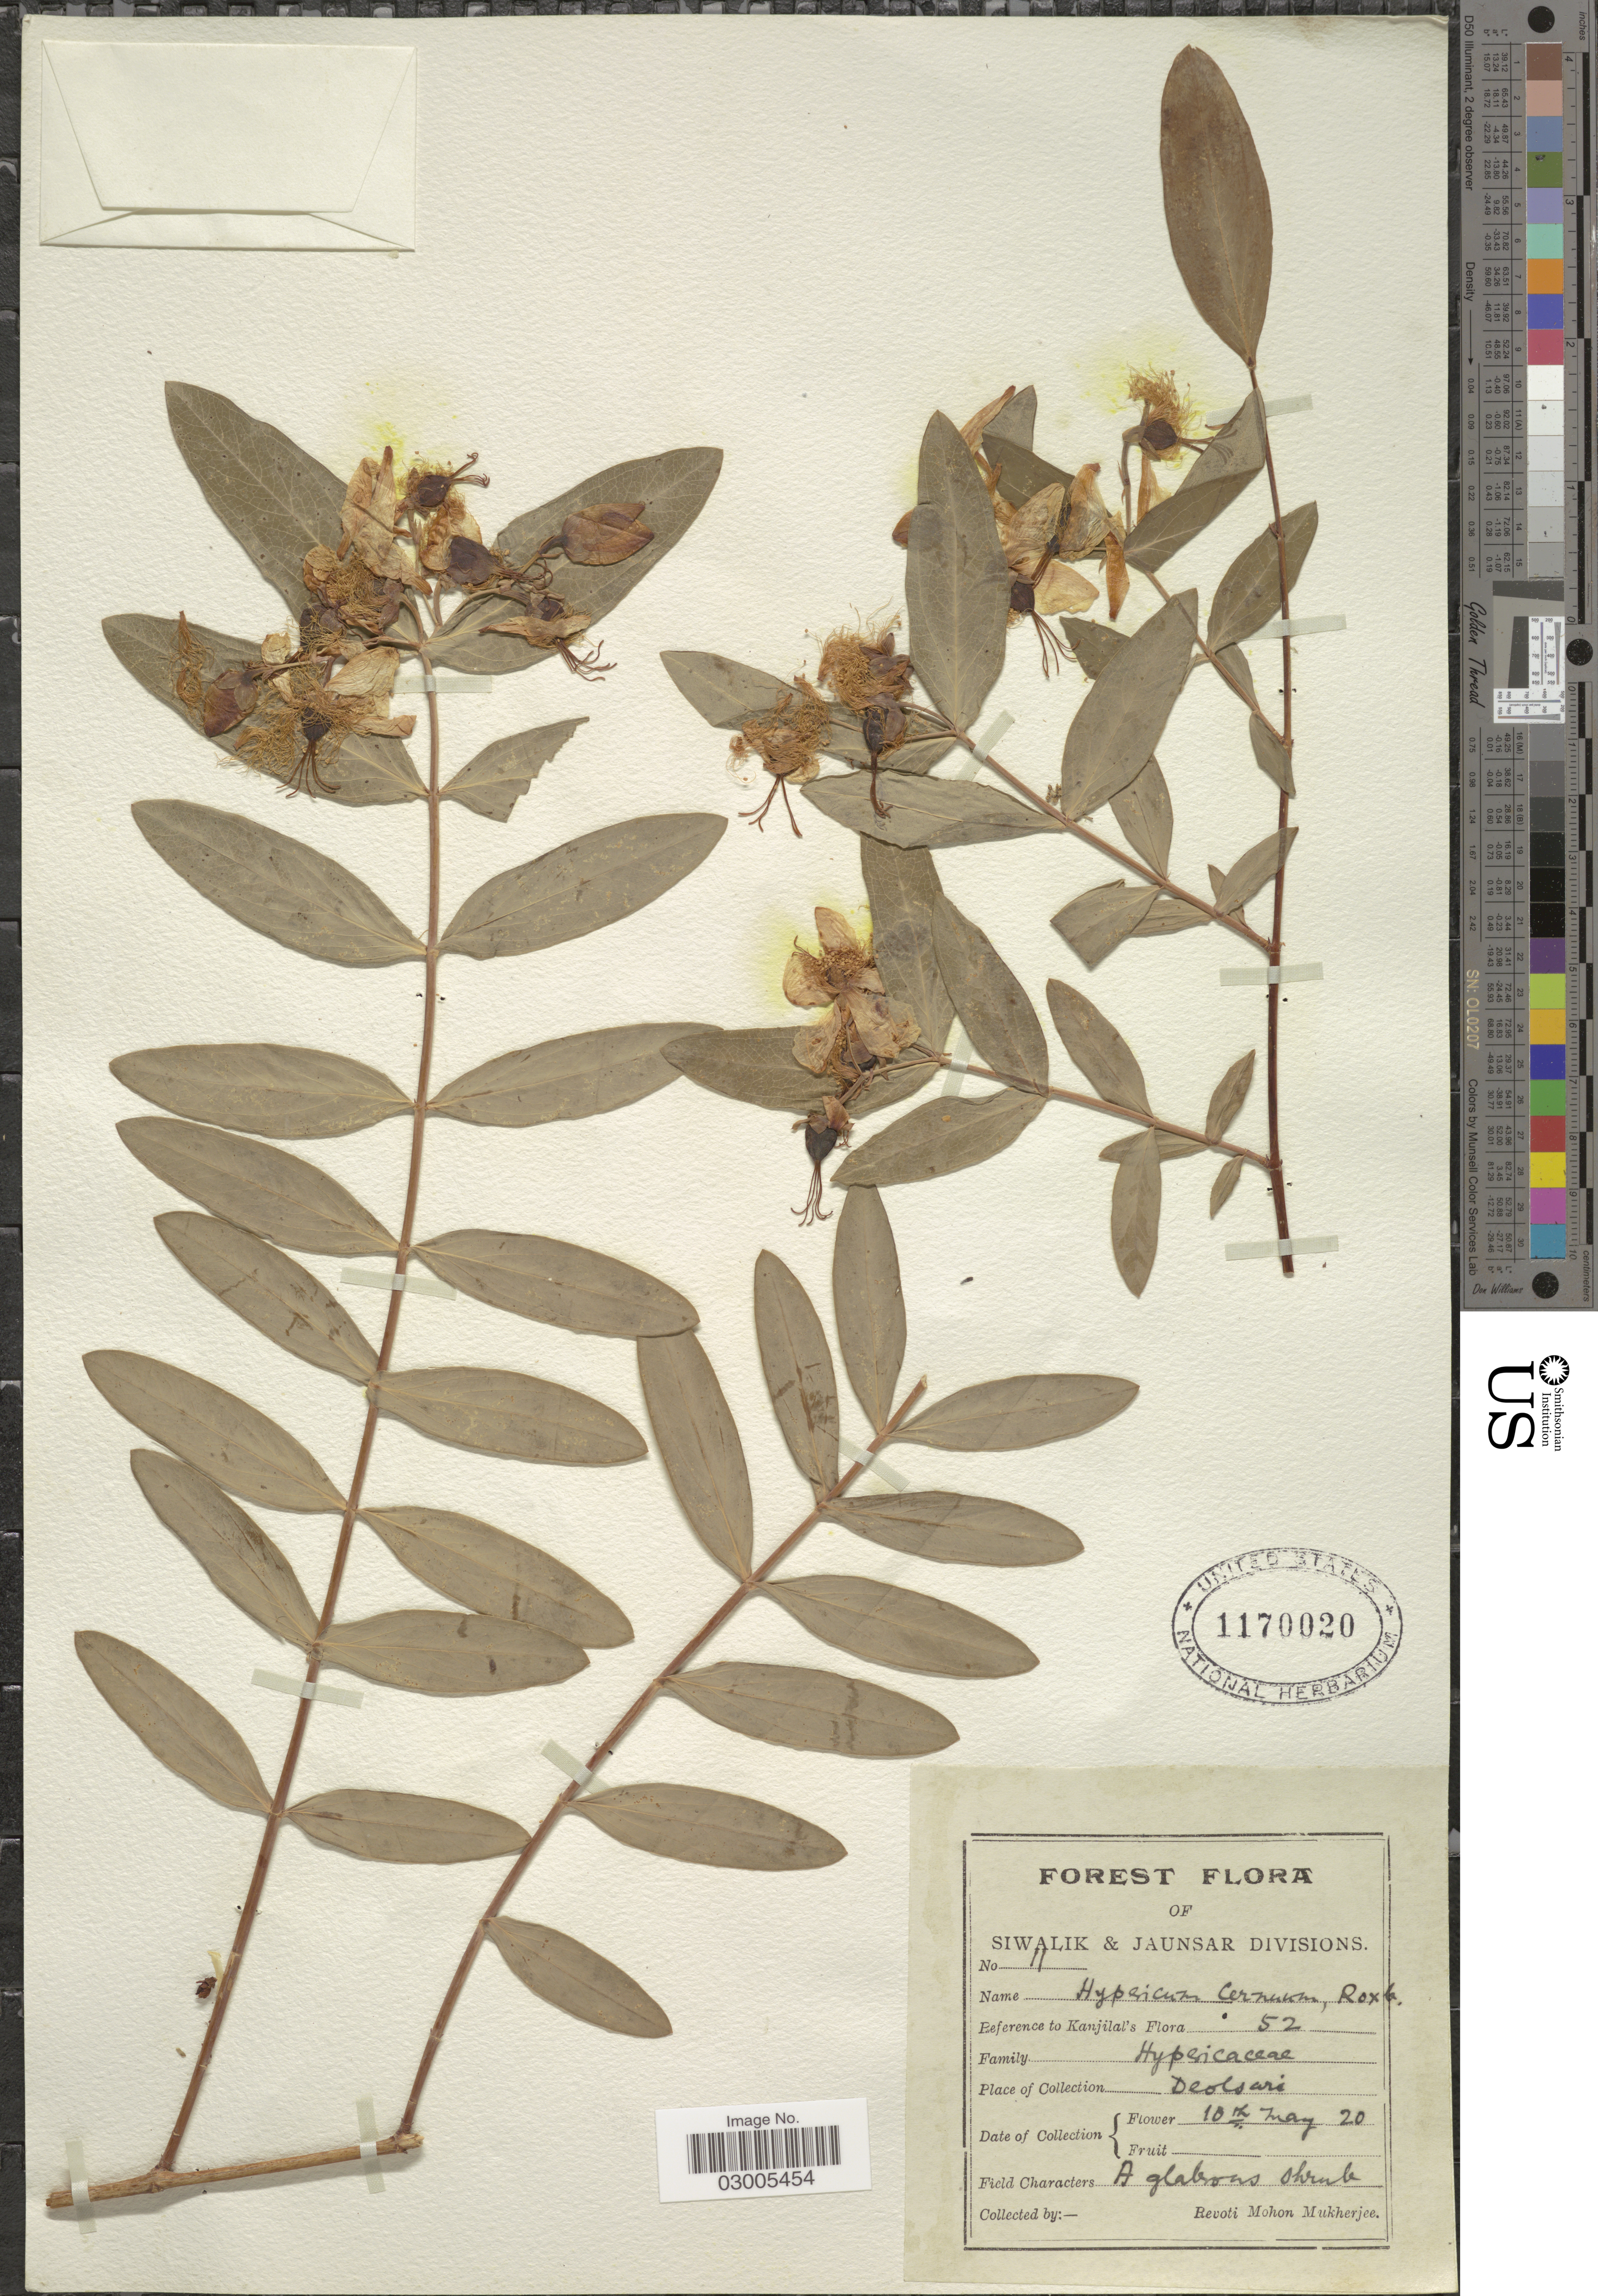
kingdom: Plantae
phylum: Tracheophyta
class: Magnoliopsida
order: Malpighiales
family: Hypericaceae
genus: Hypericum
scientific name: Hypericum oblongifolium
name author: Choisy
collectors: R. Mukherjee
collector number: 11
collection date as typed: Transcribed d/m/y: 10/5/20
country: India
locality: Siwalik & Jaunsar Divisions. Deolsari.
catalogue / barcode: US 1170020